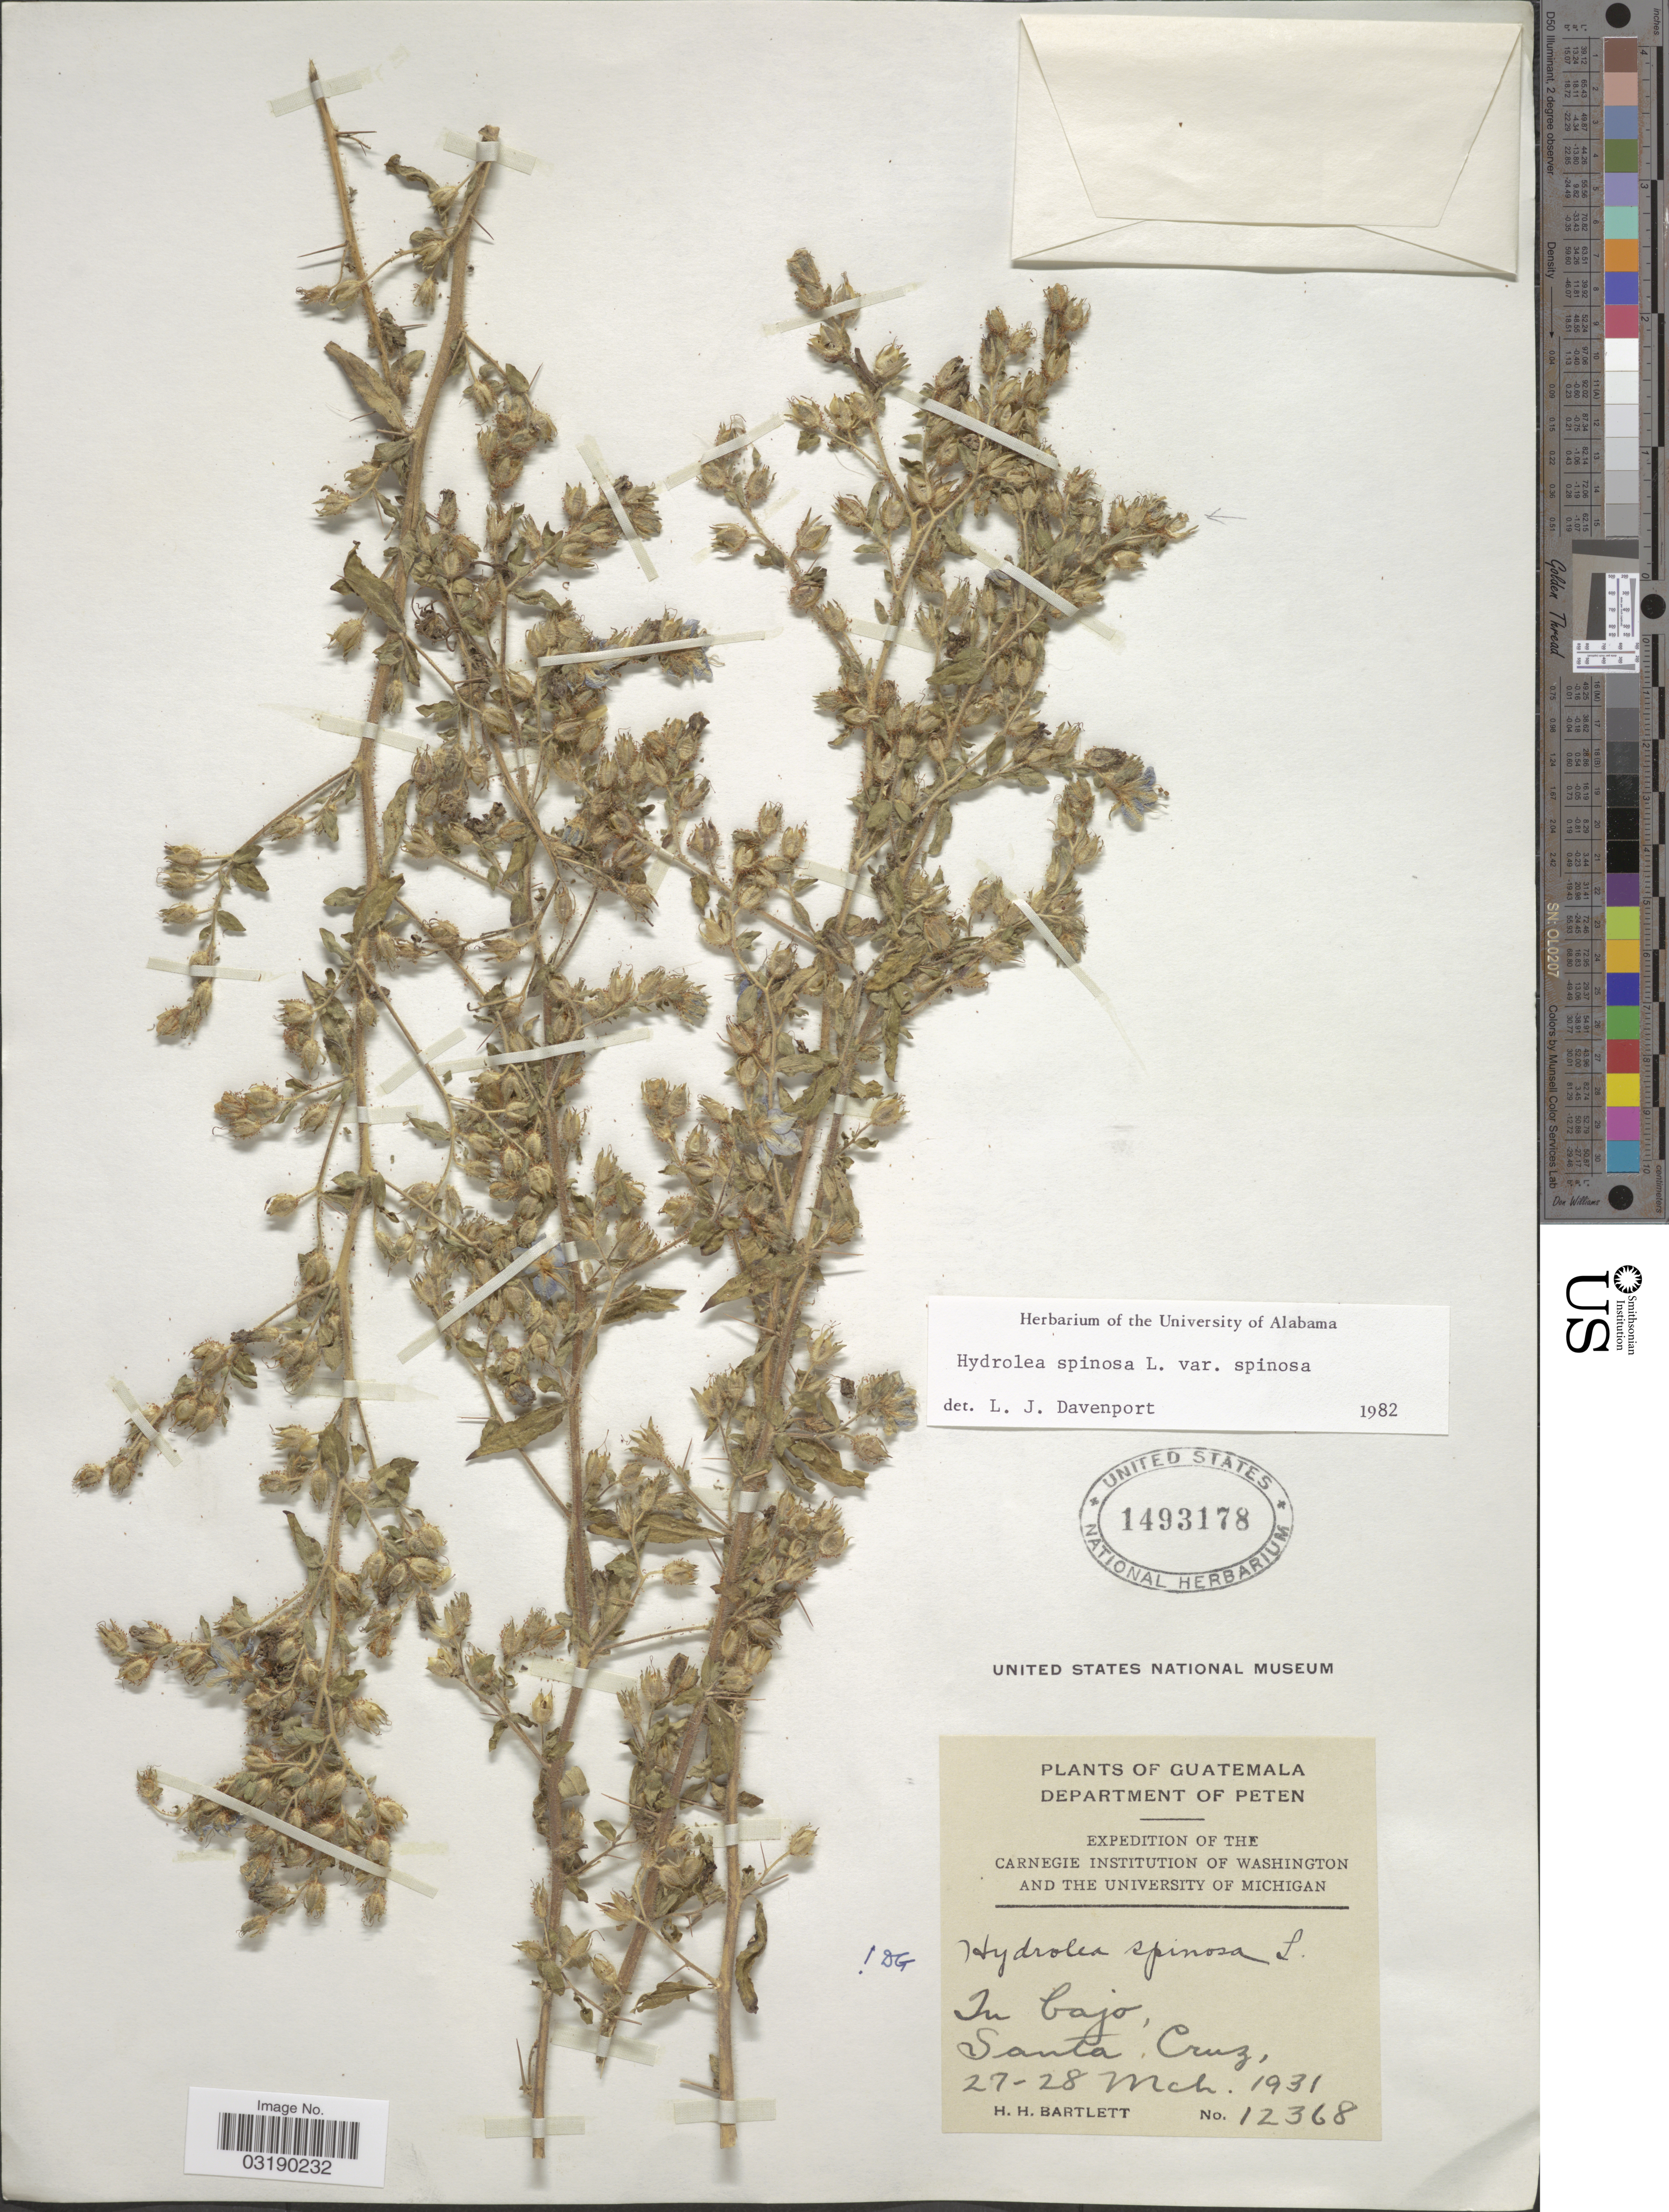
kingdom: Plantae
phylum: Tracheophyta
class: Magnoliopsida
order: Solanales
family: Hydroleaceae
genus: Hydrolea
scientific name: Hydrolea spinosa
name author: L.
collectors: H. H. Bartlett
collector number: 12368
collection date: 1931-03-27/1931-03-28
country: Guatemala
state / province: El Petén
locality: Department of El Peten. In bajo. Santa Cruz.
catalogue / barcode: US 1493178